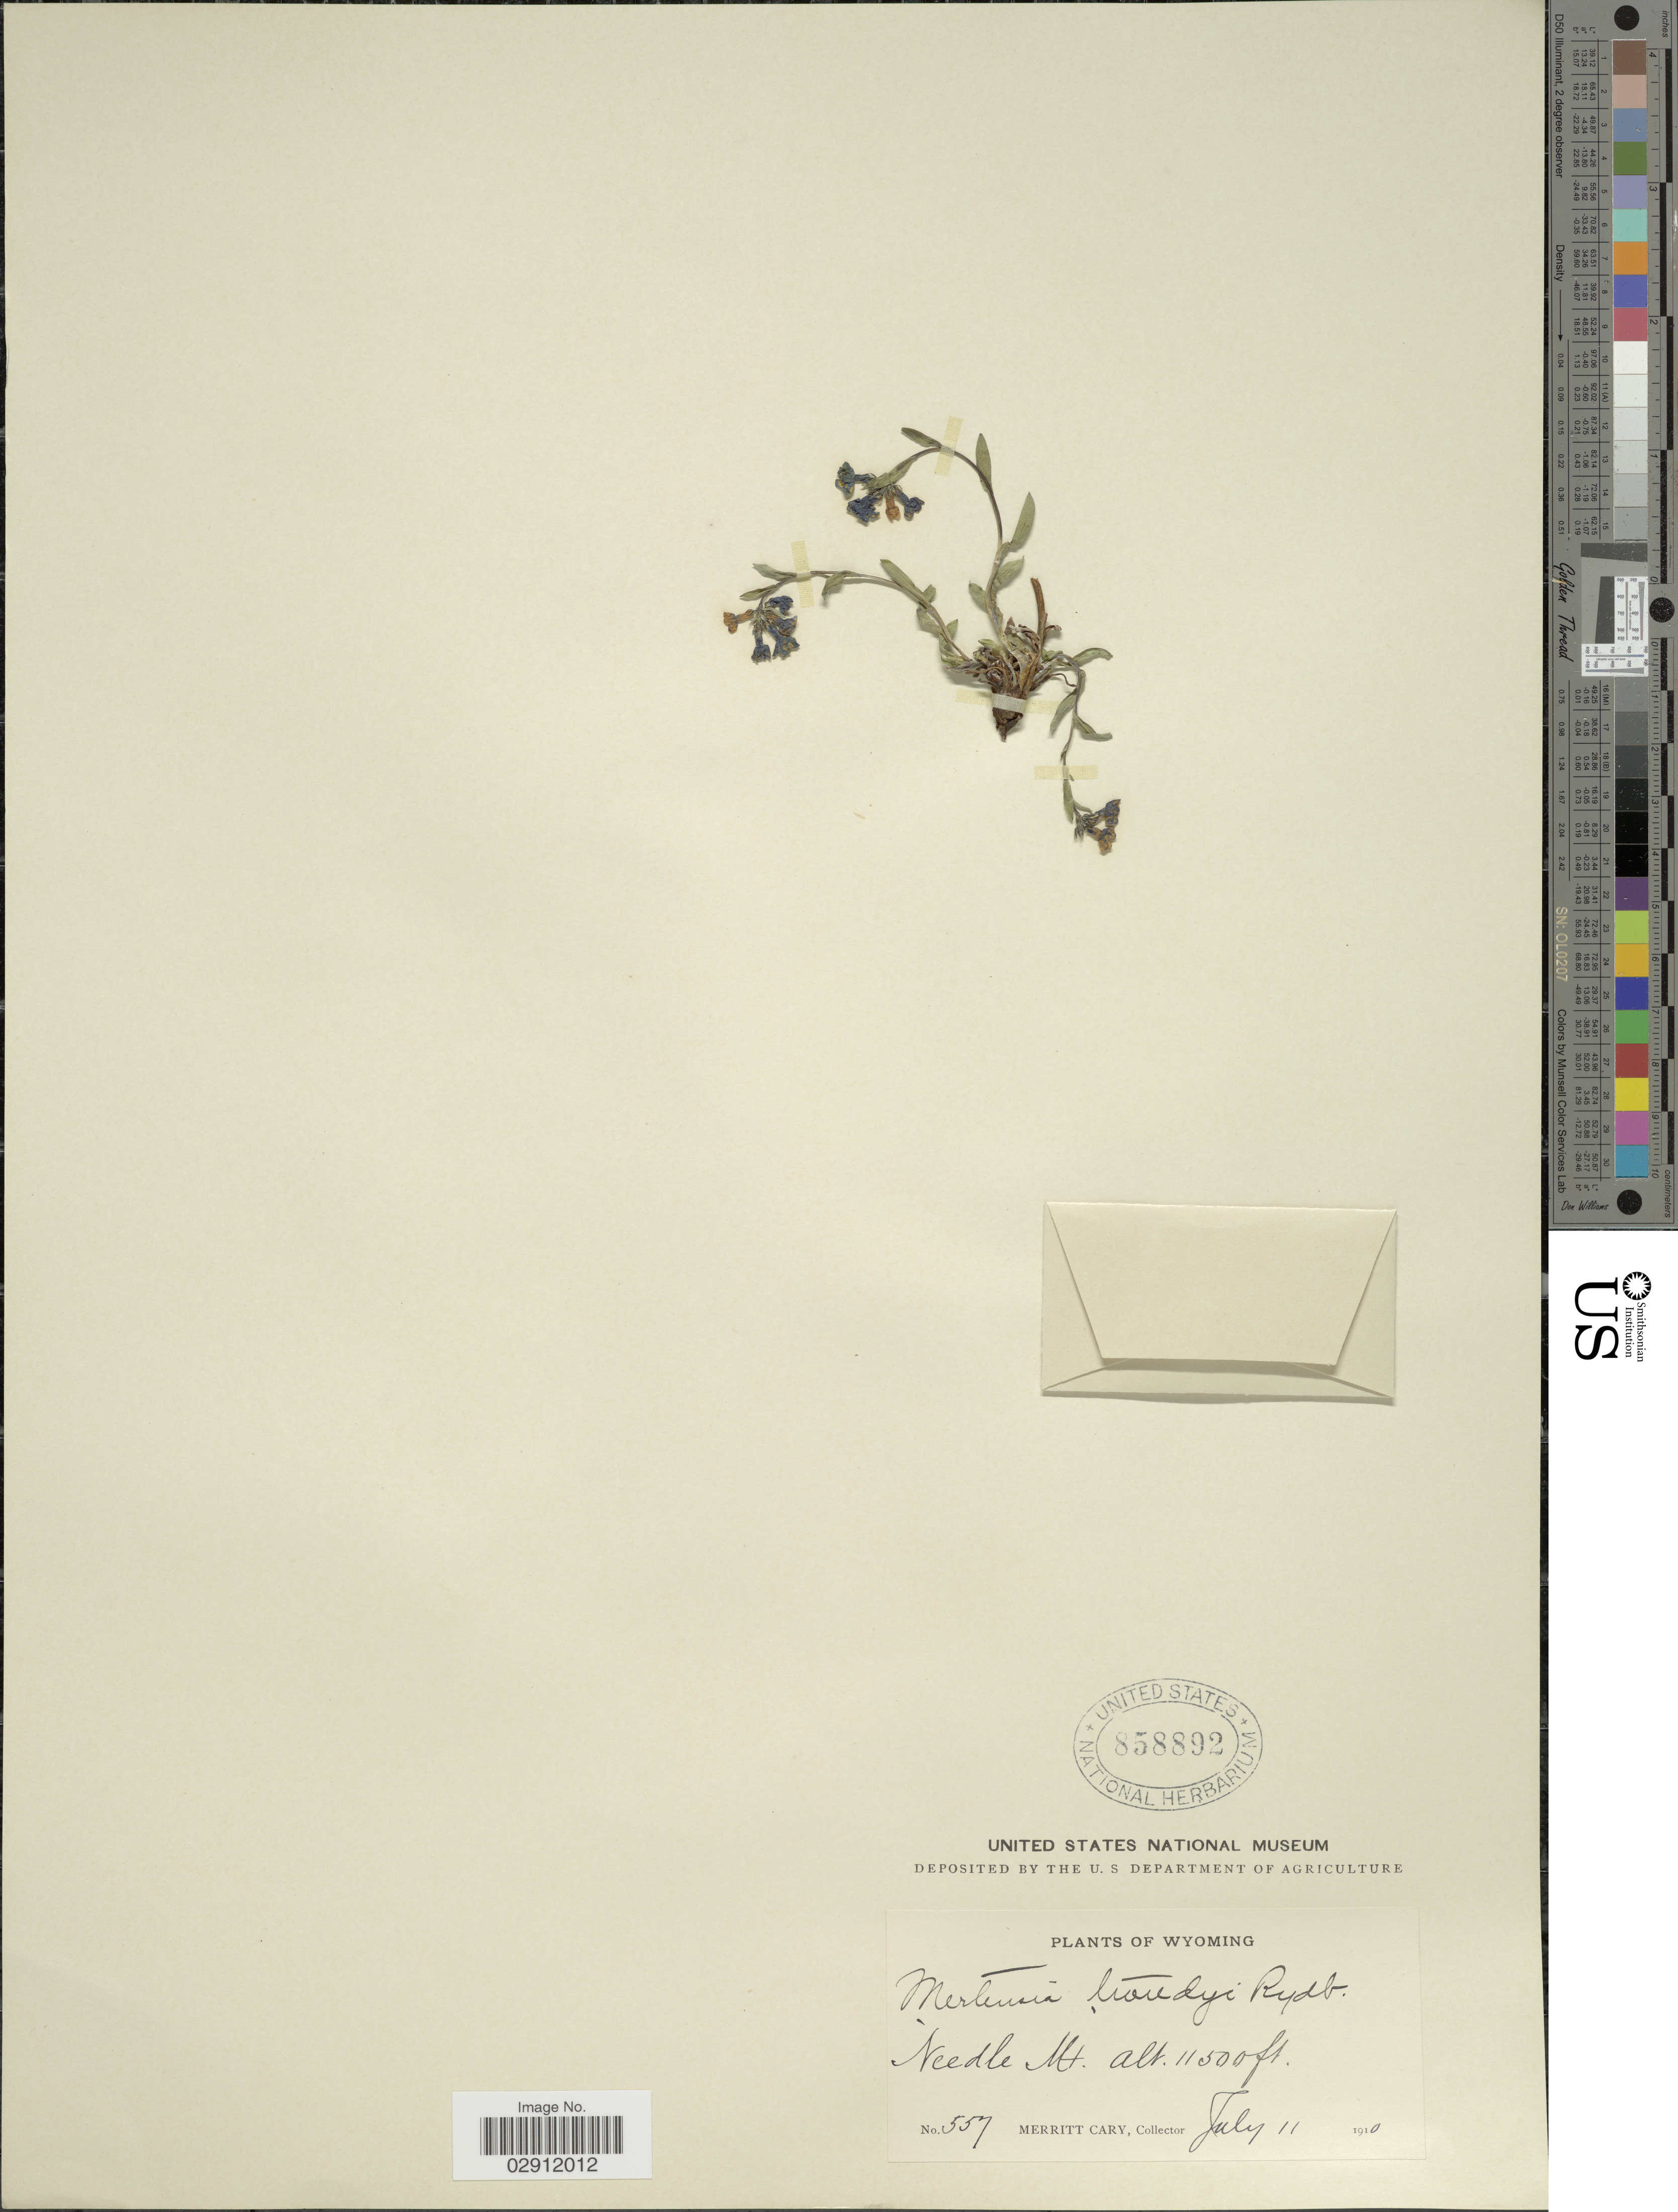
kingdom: Plantae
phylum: Tracheophyta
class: Magnoliopsida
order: Boraginales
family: Boraginaceae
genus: Mertensia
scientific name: Mertensia alpina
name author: (Torr.) G. Don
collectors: M. Cary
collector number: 557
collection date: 1910-07-11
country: United States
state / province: Wyoming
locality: Needle Mt.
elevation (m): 3505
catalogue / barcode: US 858892